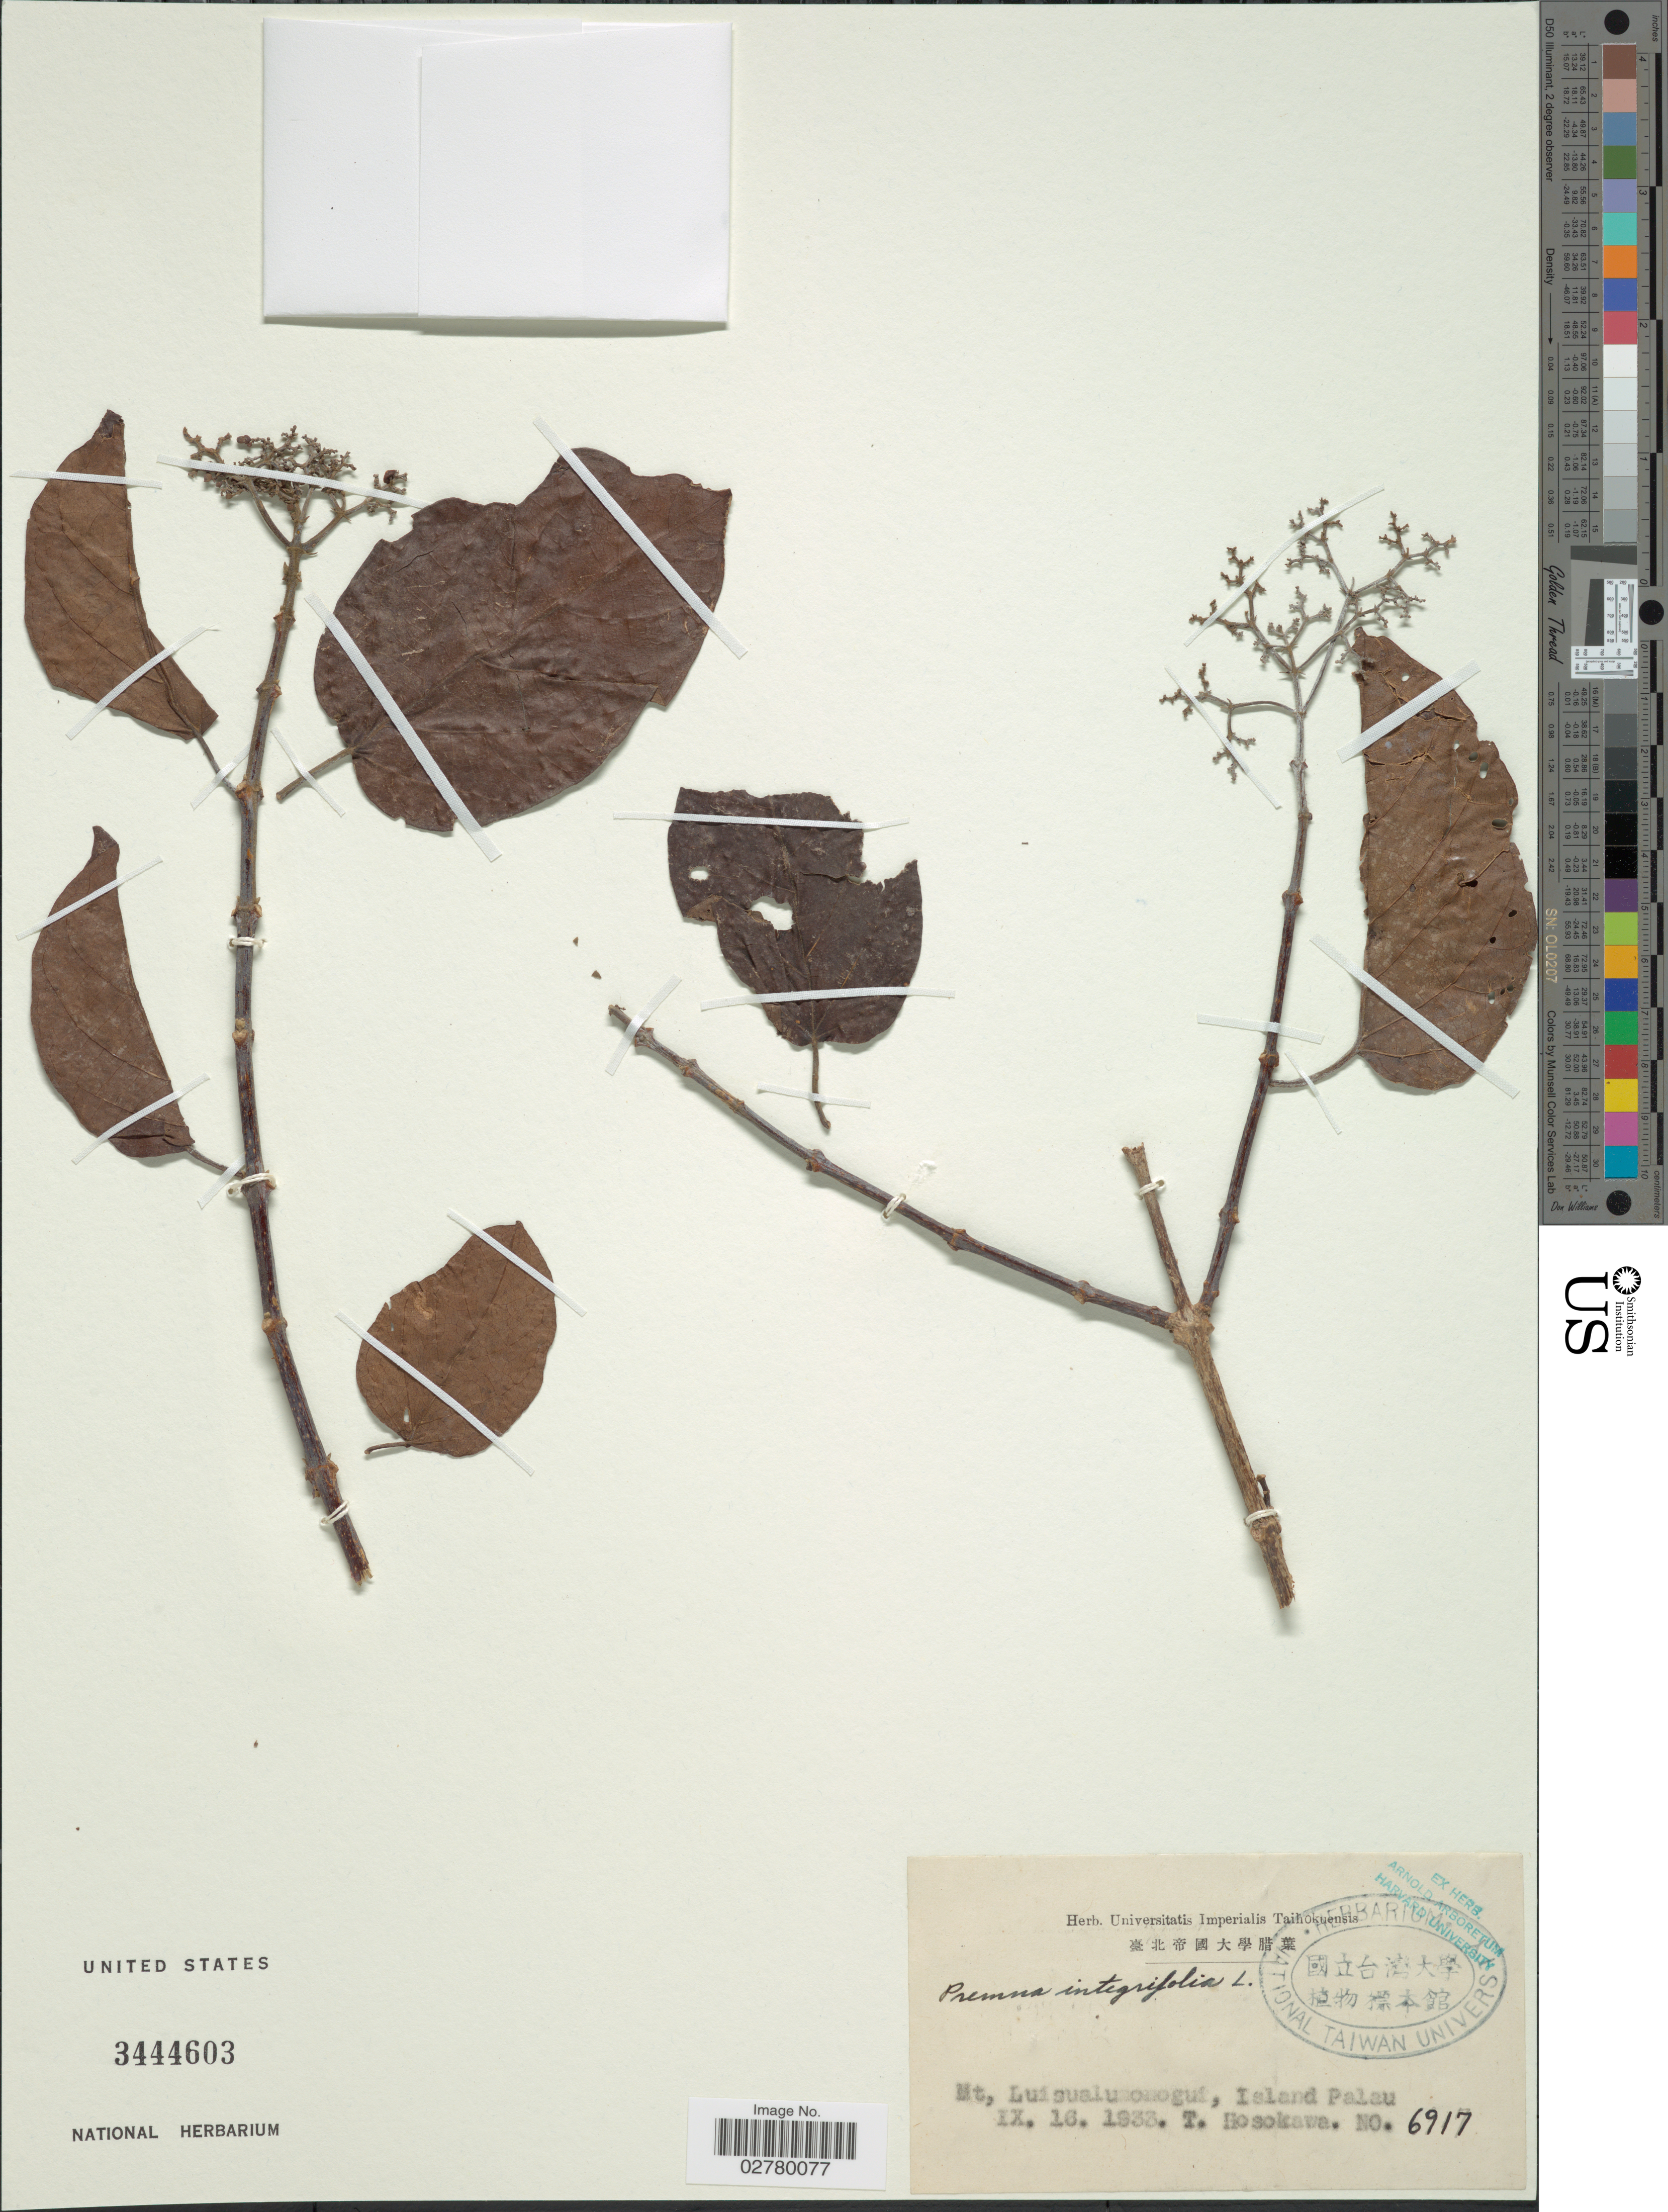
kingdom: Plantae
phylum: Tracheophyta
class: Magnoliopsida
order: Lamiales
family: Lamiaceae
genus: Premna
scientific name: Premna obtusifolia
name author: R. Br.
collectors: T. Hosokawa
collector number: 6917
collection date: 1933-09-16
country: Palau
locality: Mt, Luisualuonogui [interpreted], Island Palau.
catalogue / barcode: US 3444603